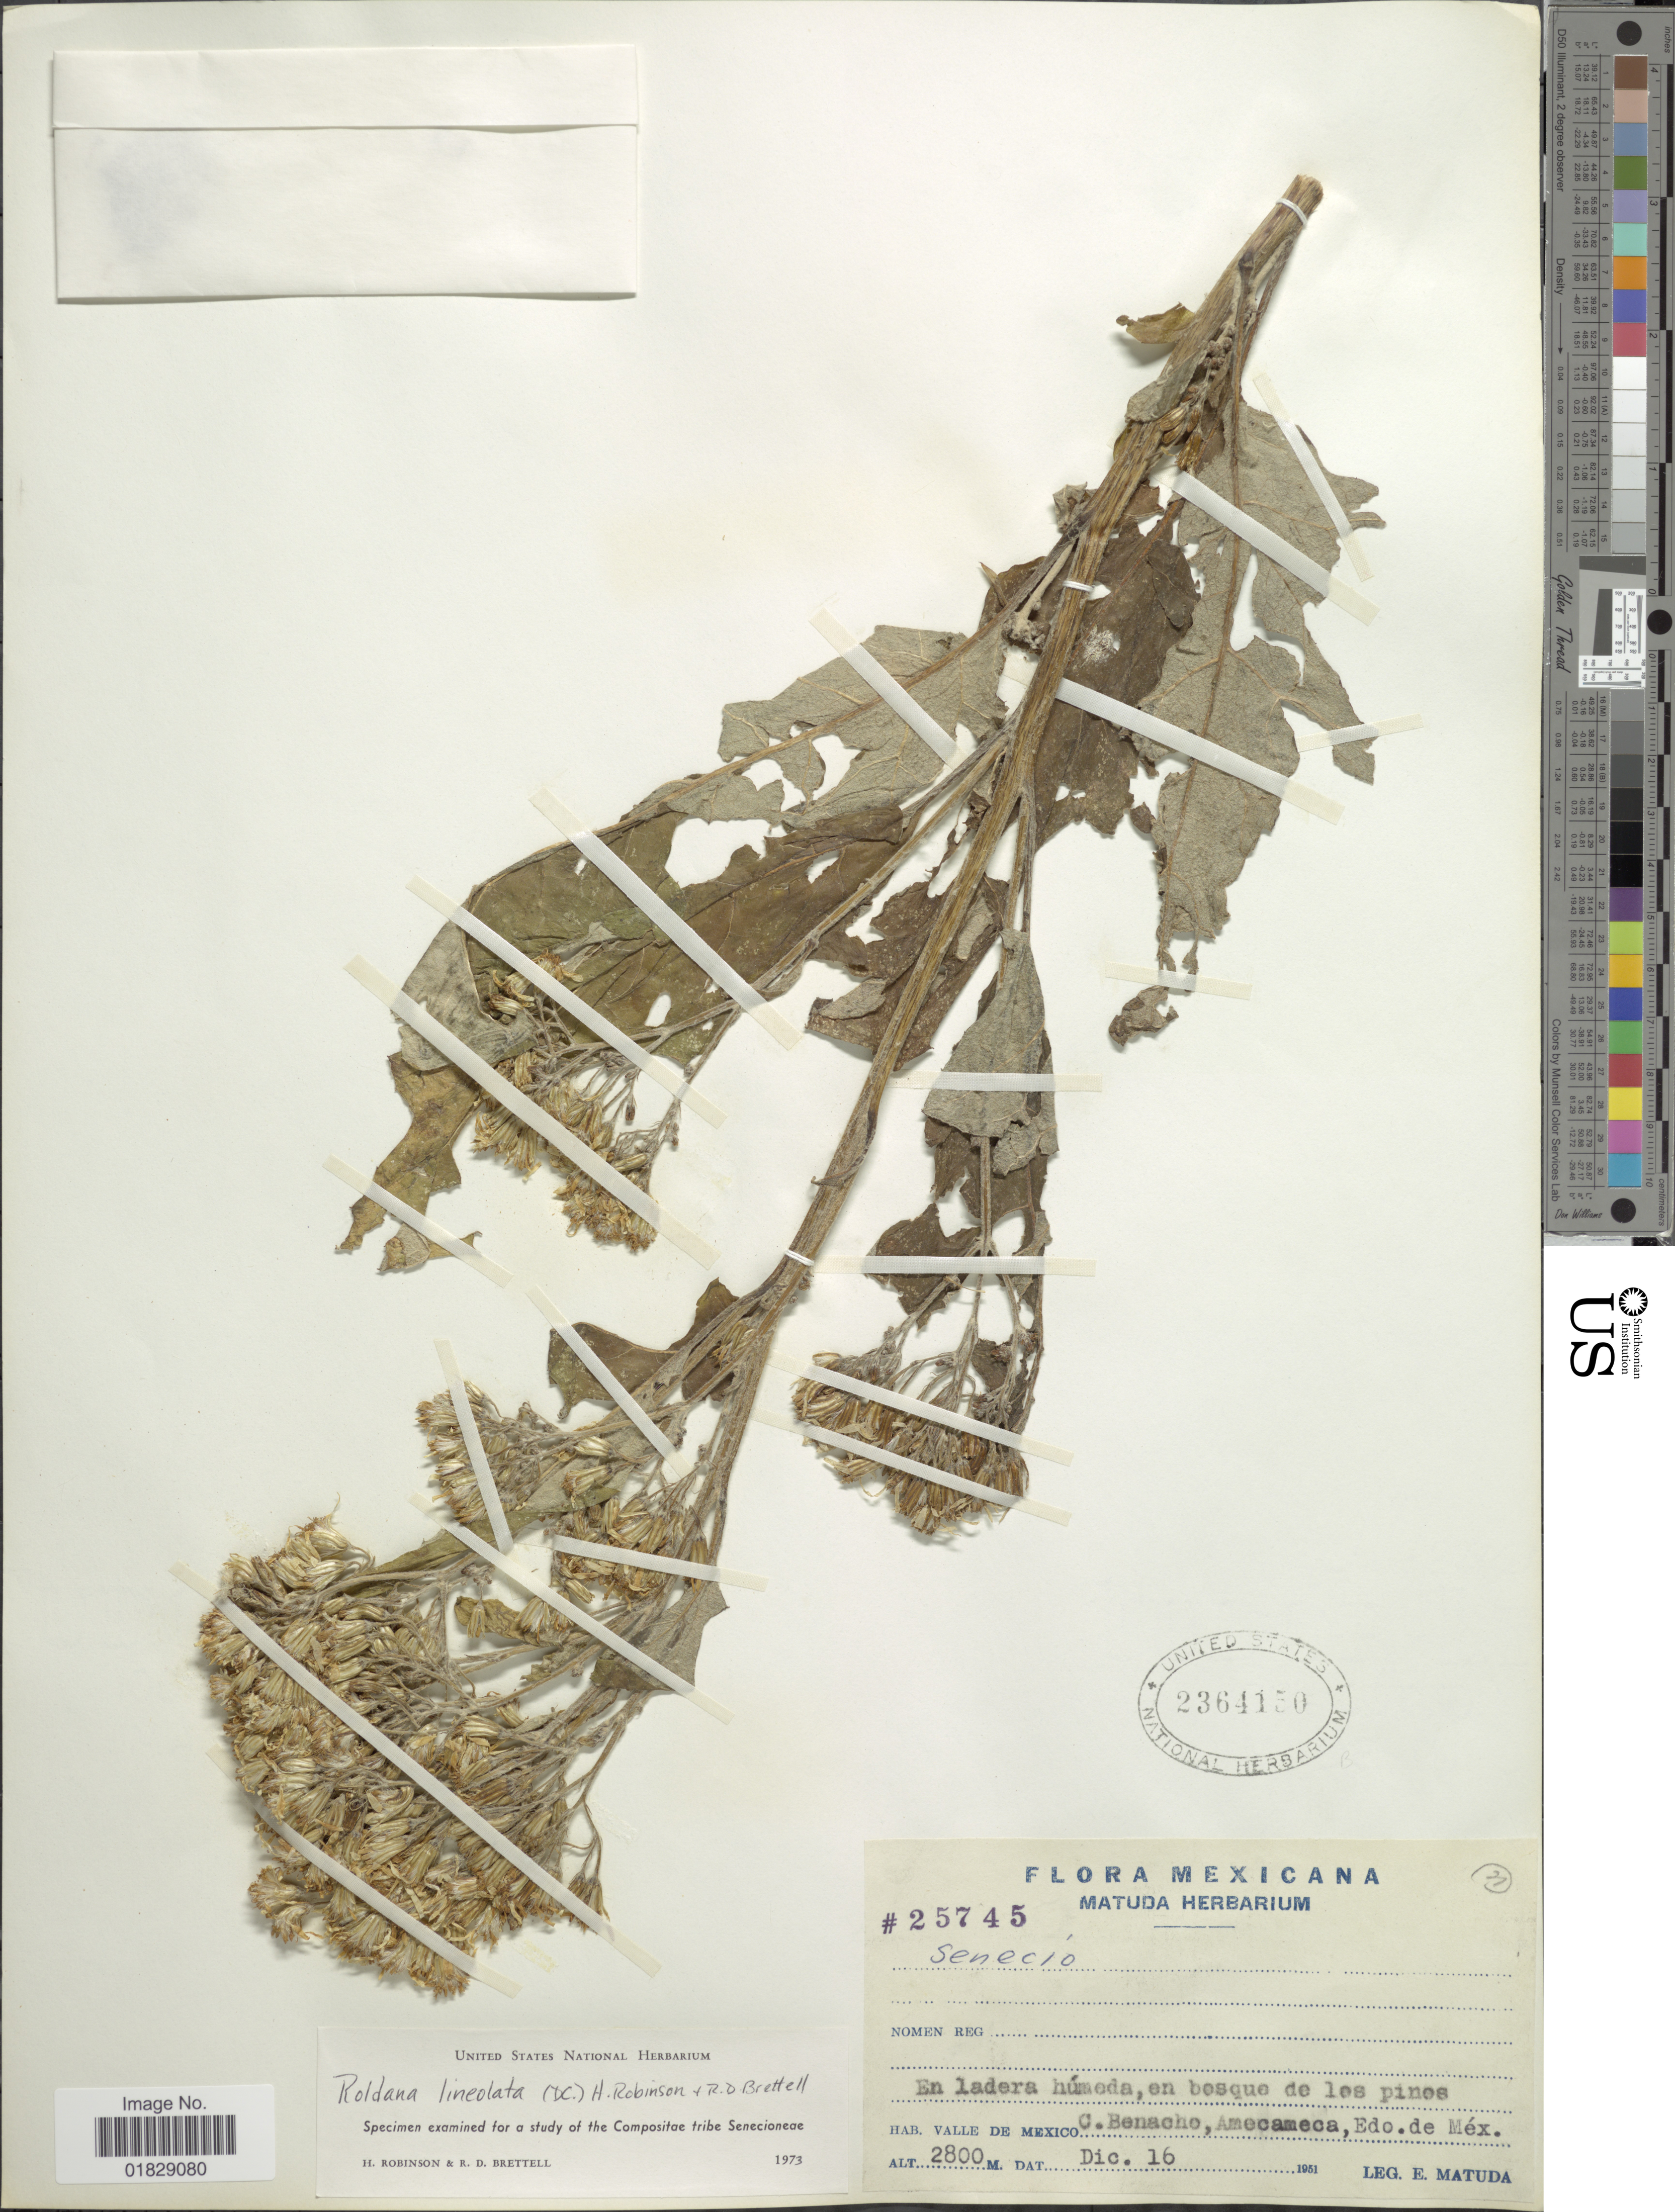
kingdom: Plantae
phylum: Tracheophyta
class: Magnoliopsida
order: Asterales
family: Asteraceae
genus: Roldana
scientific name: Roldana sinuata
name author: B.L. Turner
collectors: E. Matuda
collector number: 25745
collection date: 1951-12-16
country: Mexico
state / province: México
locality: Valle de Mexico. C. Benacho, Amecameca, Edo. de Méx.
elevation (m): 2800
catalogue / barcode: US 2364150